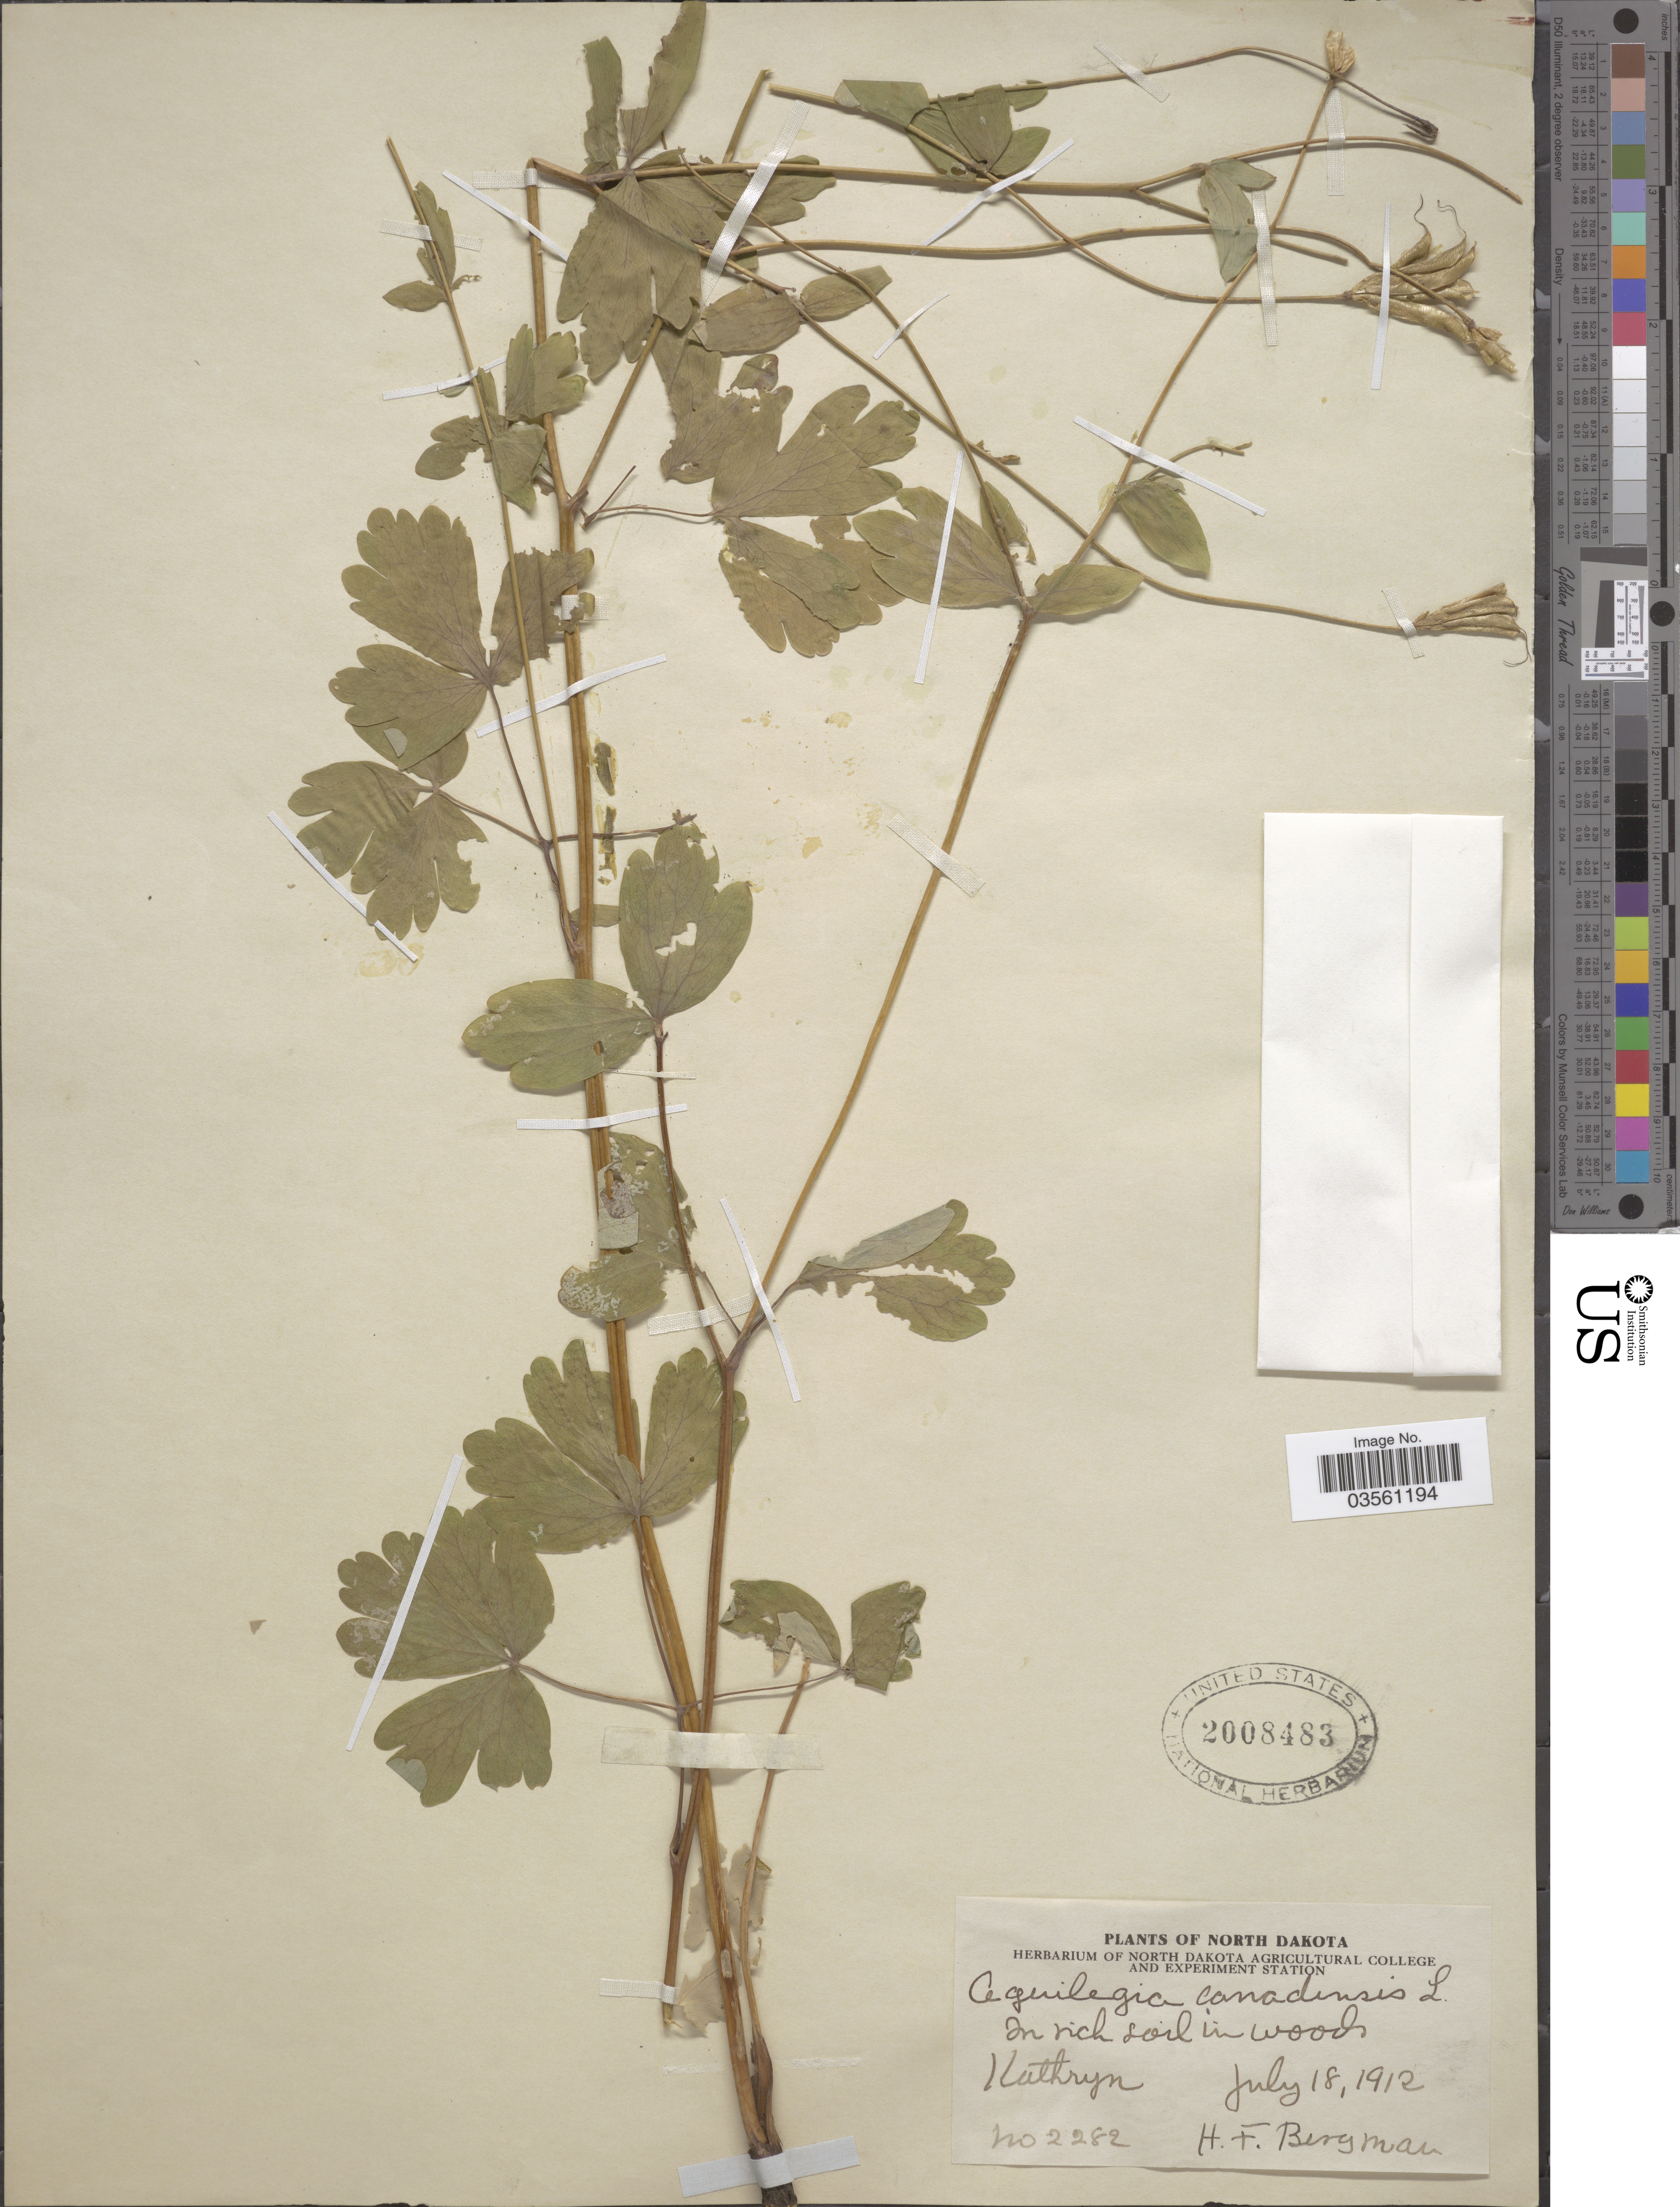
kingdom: Plantae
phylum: Tracheophyta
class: Magnoliopsida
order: Ranunculales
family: Ranunculaceae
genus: Aquilegia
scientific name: Aquilegia canadensis var. hybrida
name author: Hook.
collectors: H. Bergman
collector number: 2282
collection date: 1912-07-18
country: United States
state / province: North Dakota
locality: Kathryn.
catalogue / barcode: US 2008483